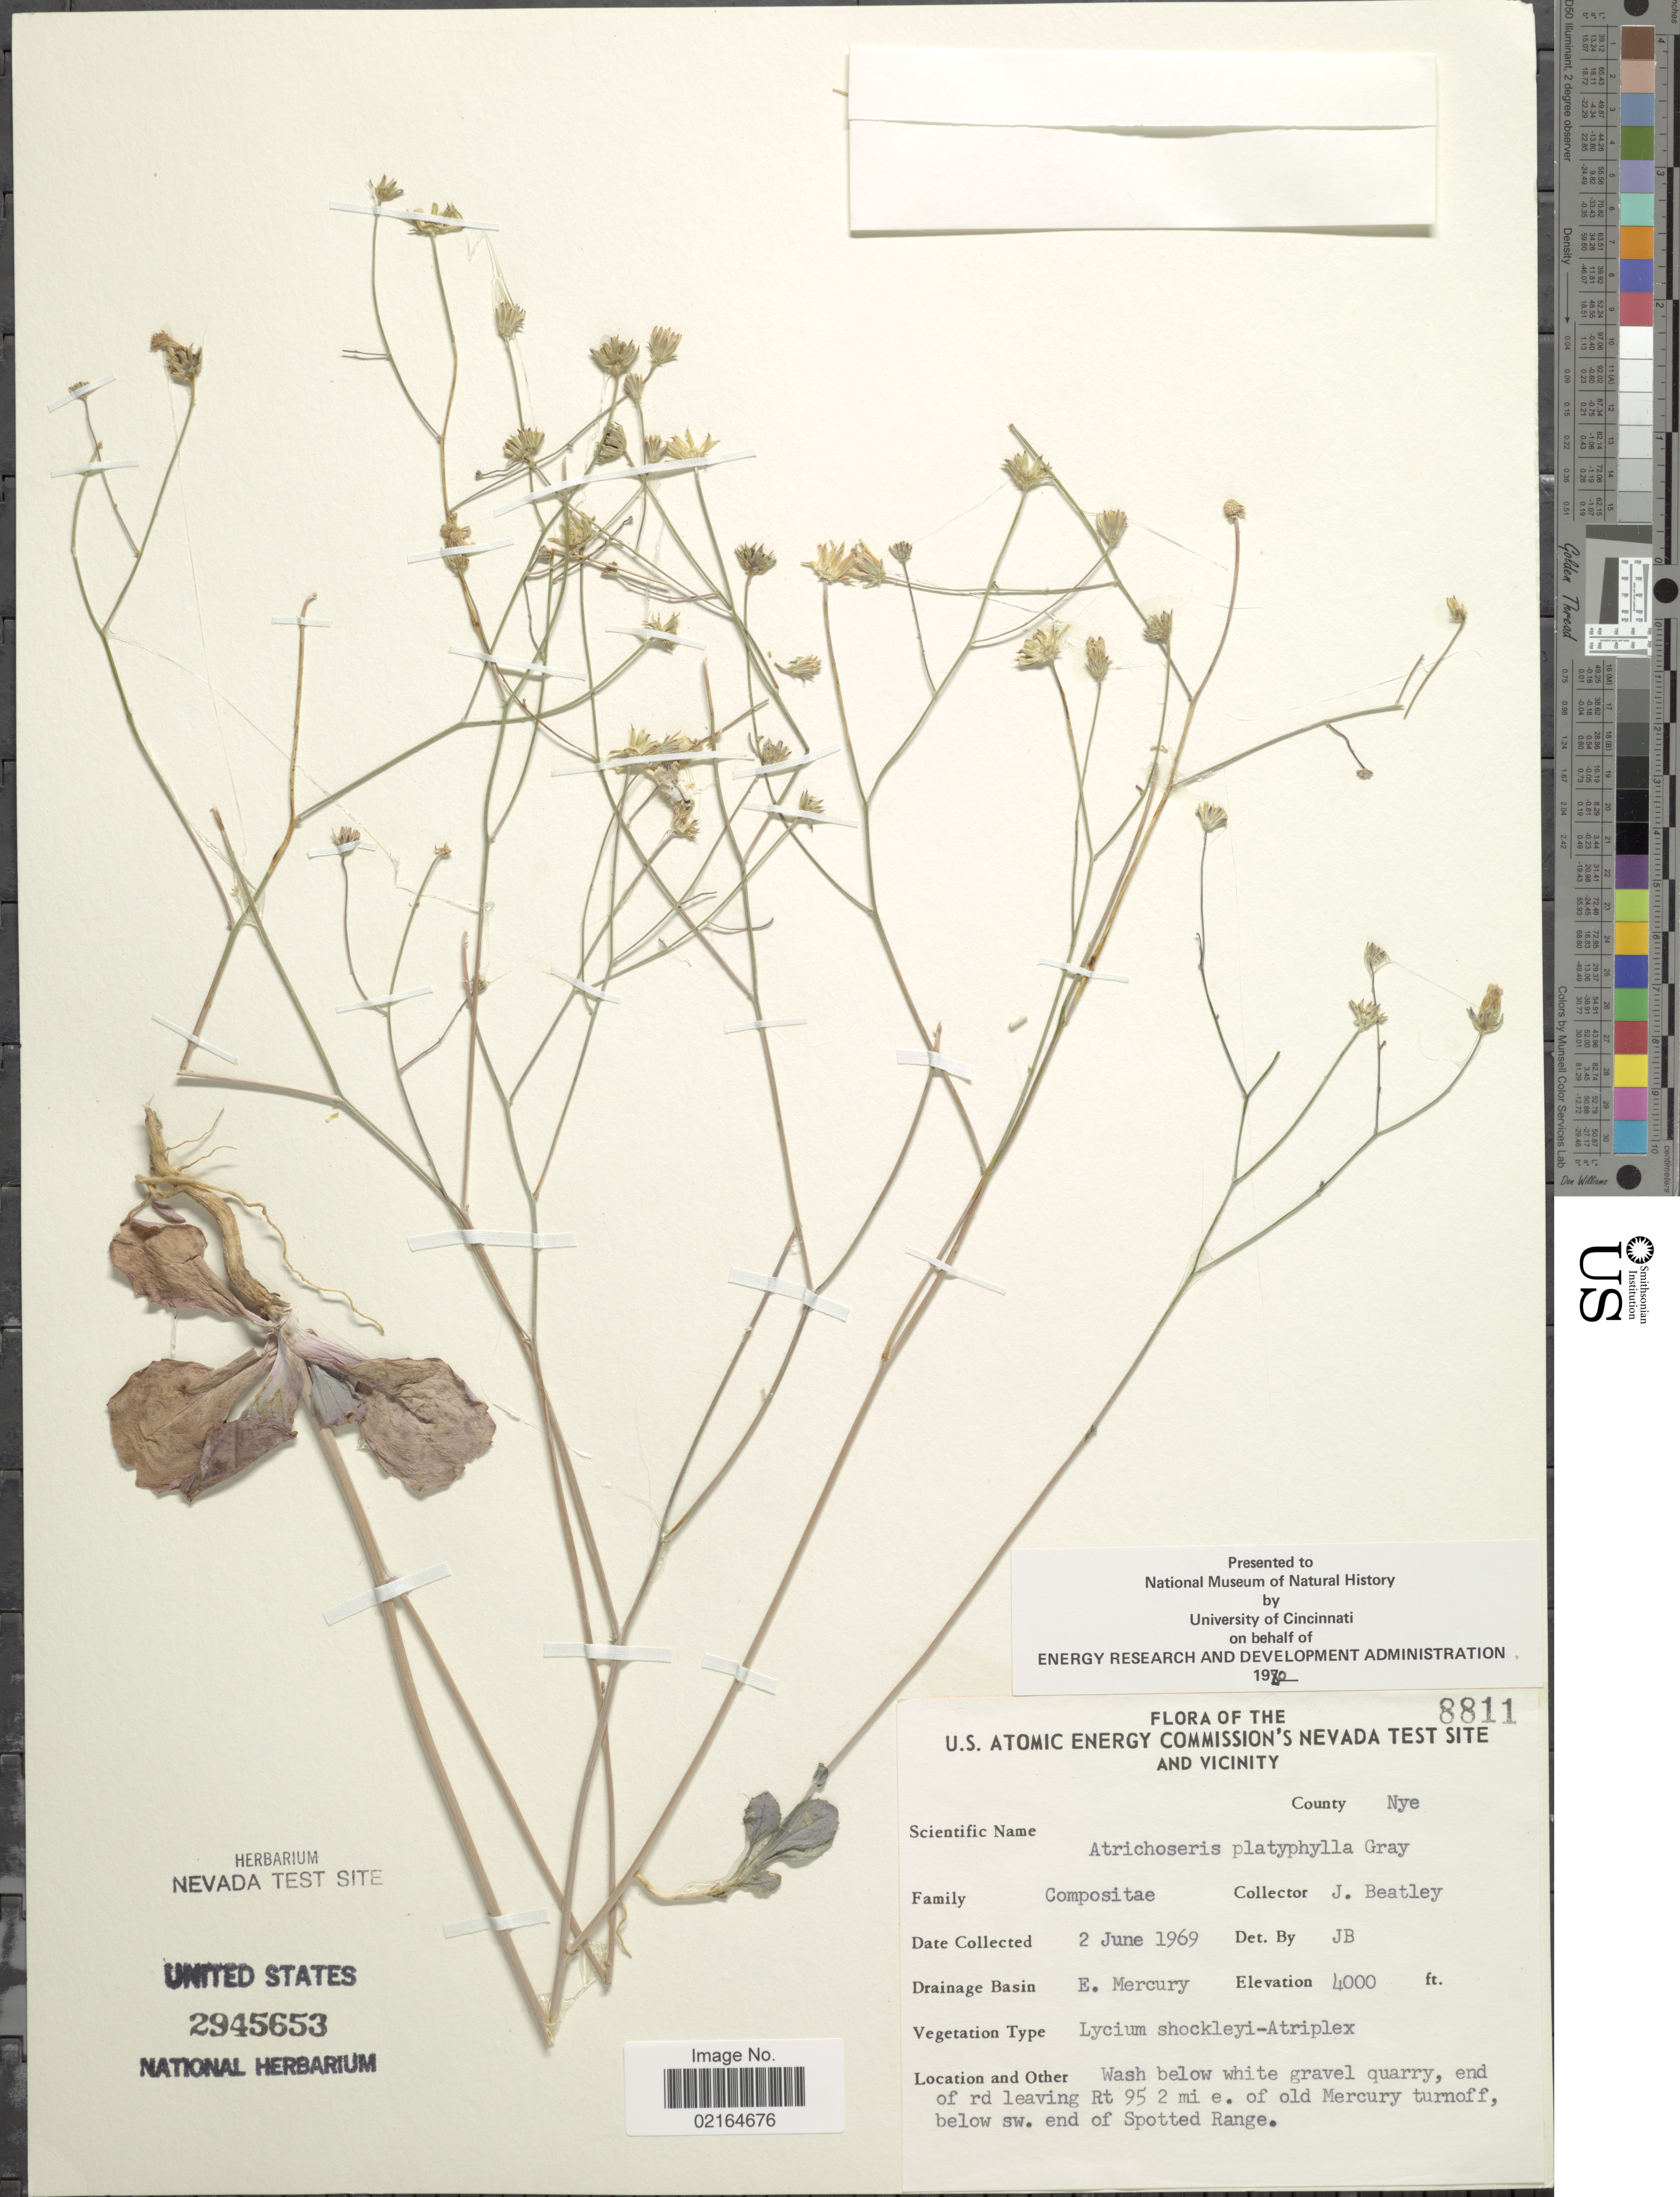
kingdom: Plantae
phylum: Tracheophyta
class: Magnoliopsida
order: Asterales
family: Asteraceae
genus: Atrichoseris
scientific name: Atrichoseris platyphylla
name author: A. Gray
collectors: J. C. Beatley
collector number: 8811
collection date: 1969-06-02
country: United States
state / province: Nevada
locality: Nevada test site and vicinity, County Nye, drainage basin E. Mercury, Wash below white gravel quarry, end of rd leaving Rt 95 2 mi e. of old Mercury turnoff, below sw. end of Spotted Range.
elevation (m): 1219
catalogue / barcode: US 2945653